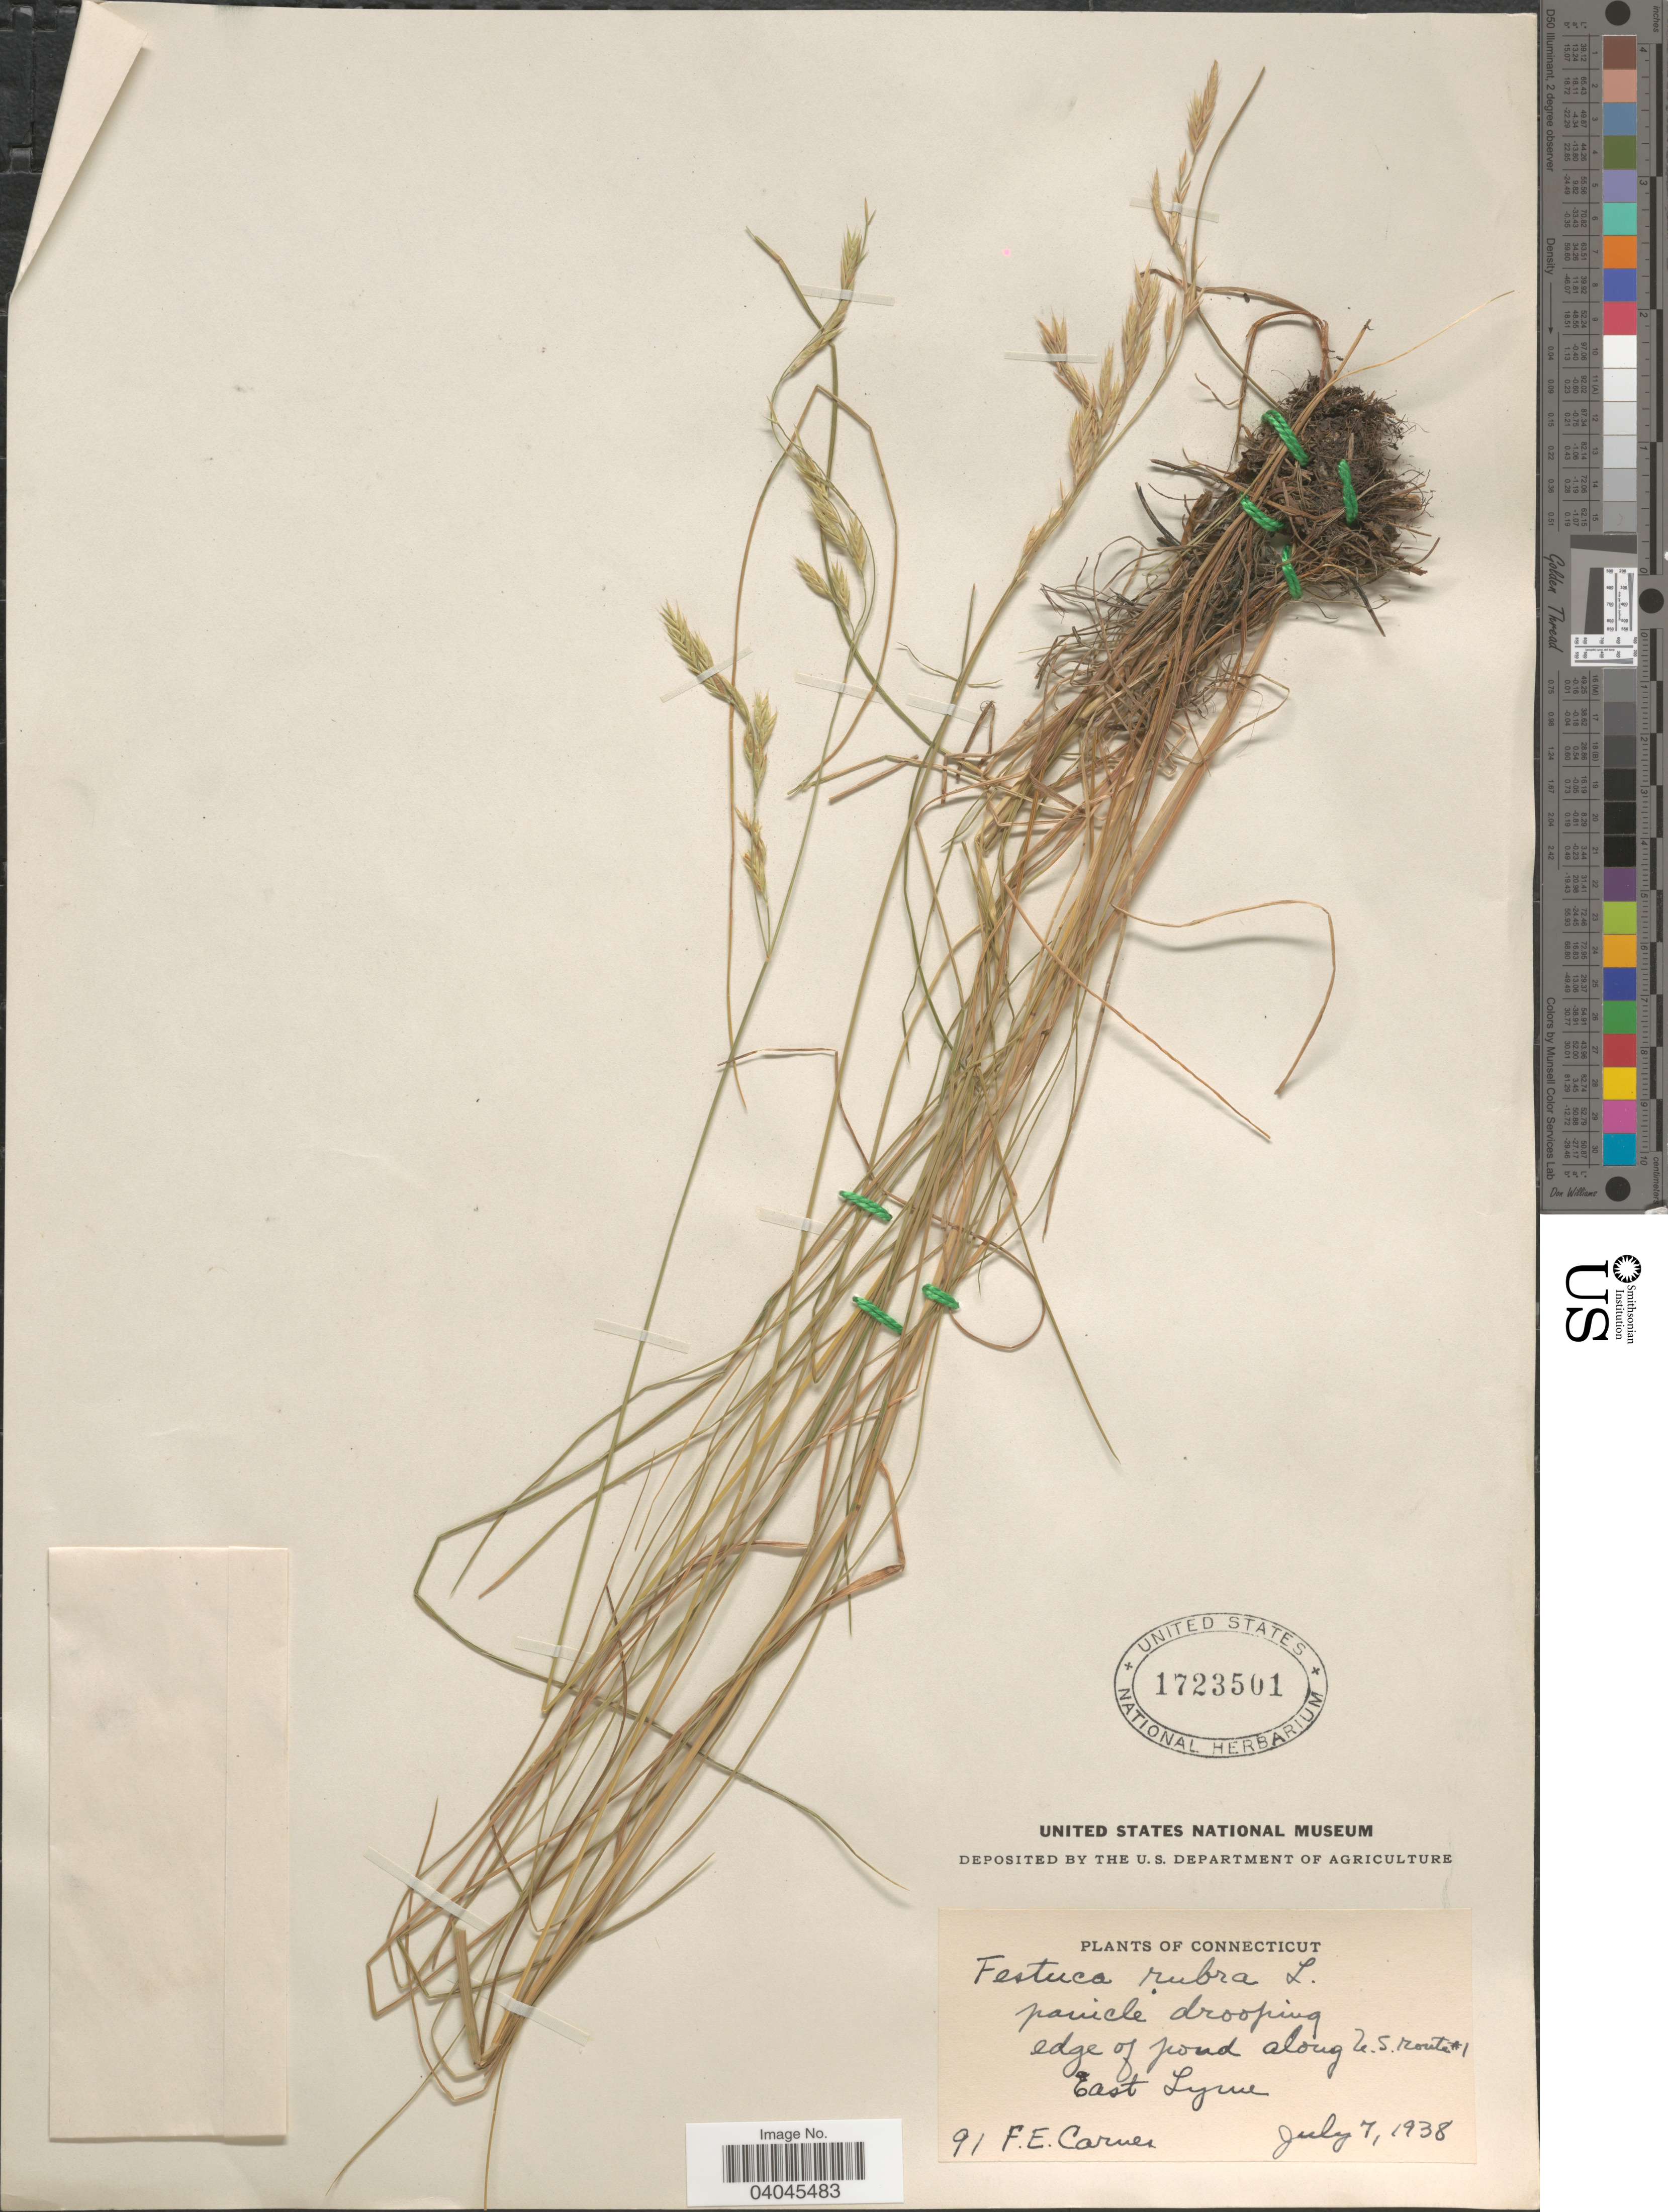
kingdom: Plantae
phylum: Tracheophyta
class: Liliopsida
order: Poales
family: Poaceae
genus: Festuca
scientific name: Festuca rubra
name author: L.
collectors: F. Carnes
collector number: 91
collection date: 1938-07-07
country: United States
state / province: Connecticut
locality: Edge of pond along U. S. route #1. East Lyme.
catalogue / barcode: US 1723501